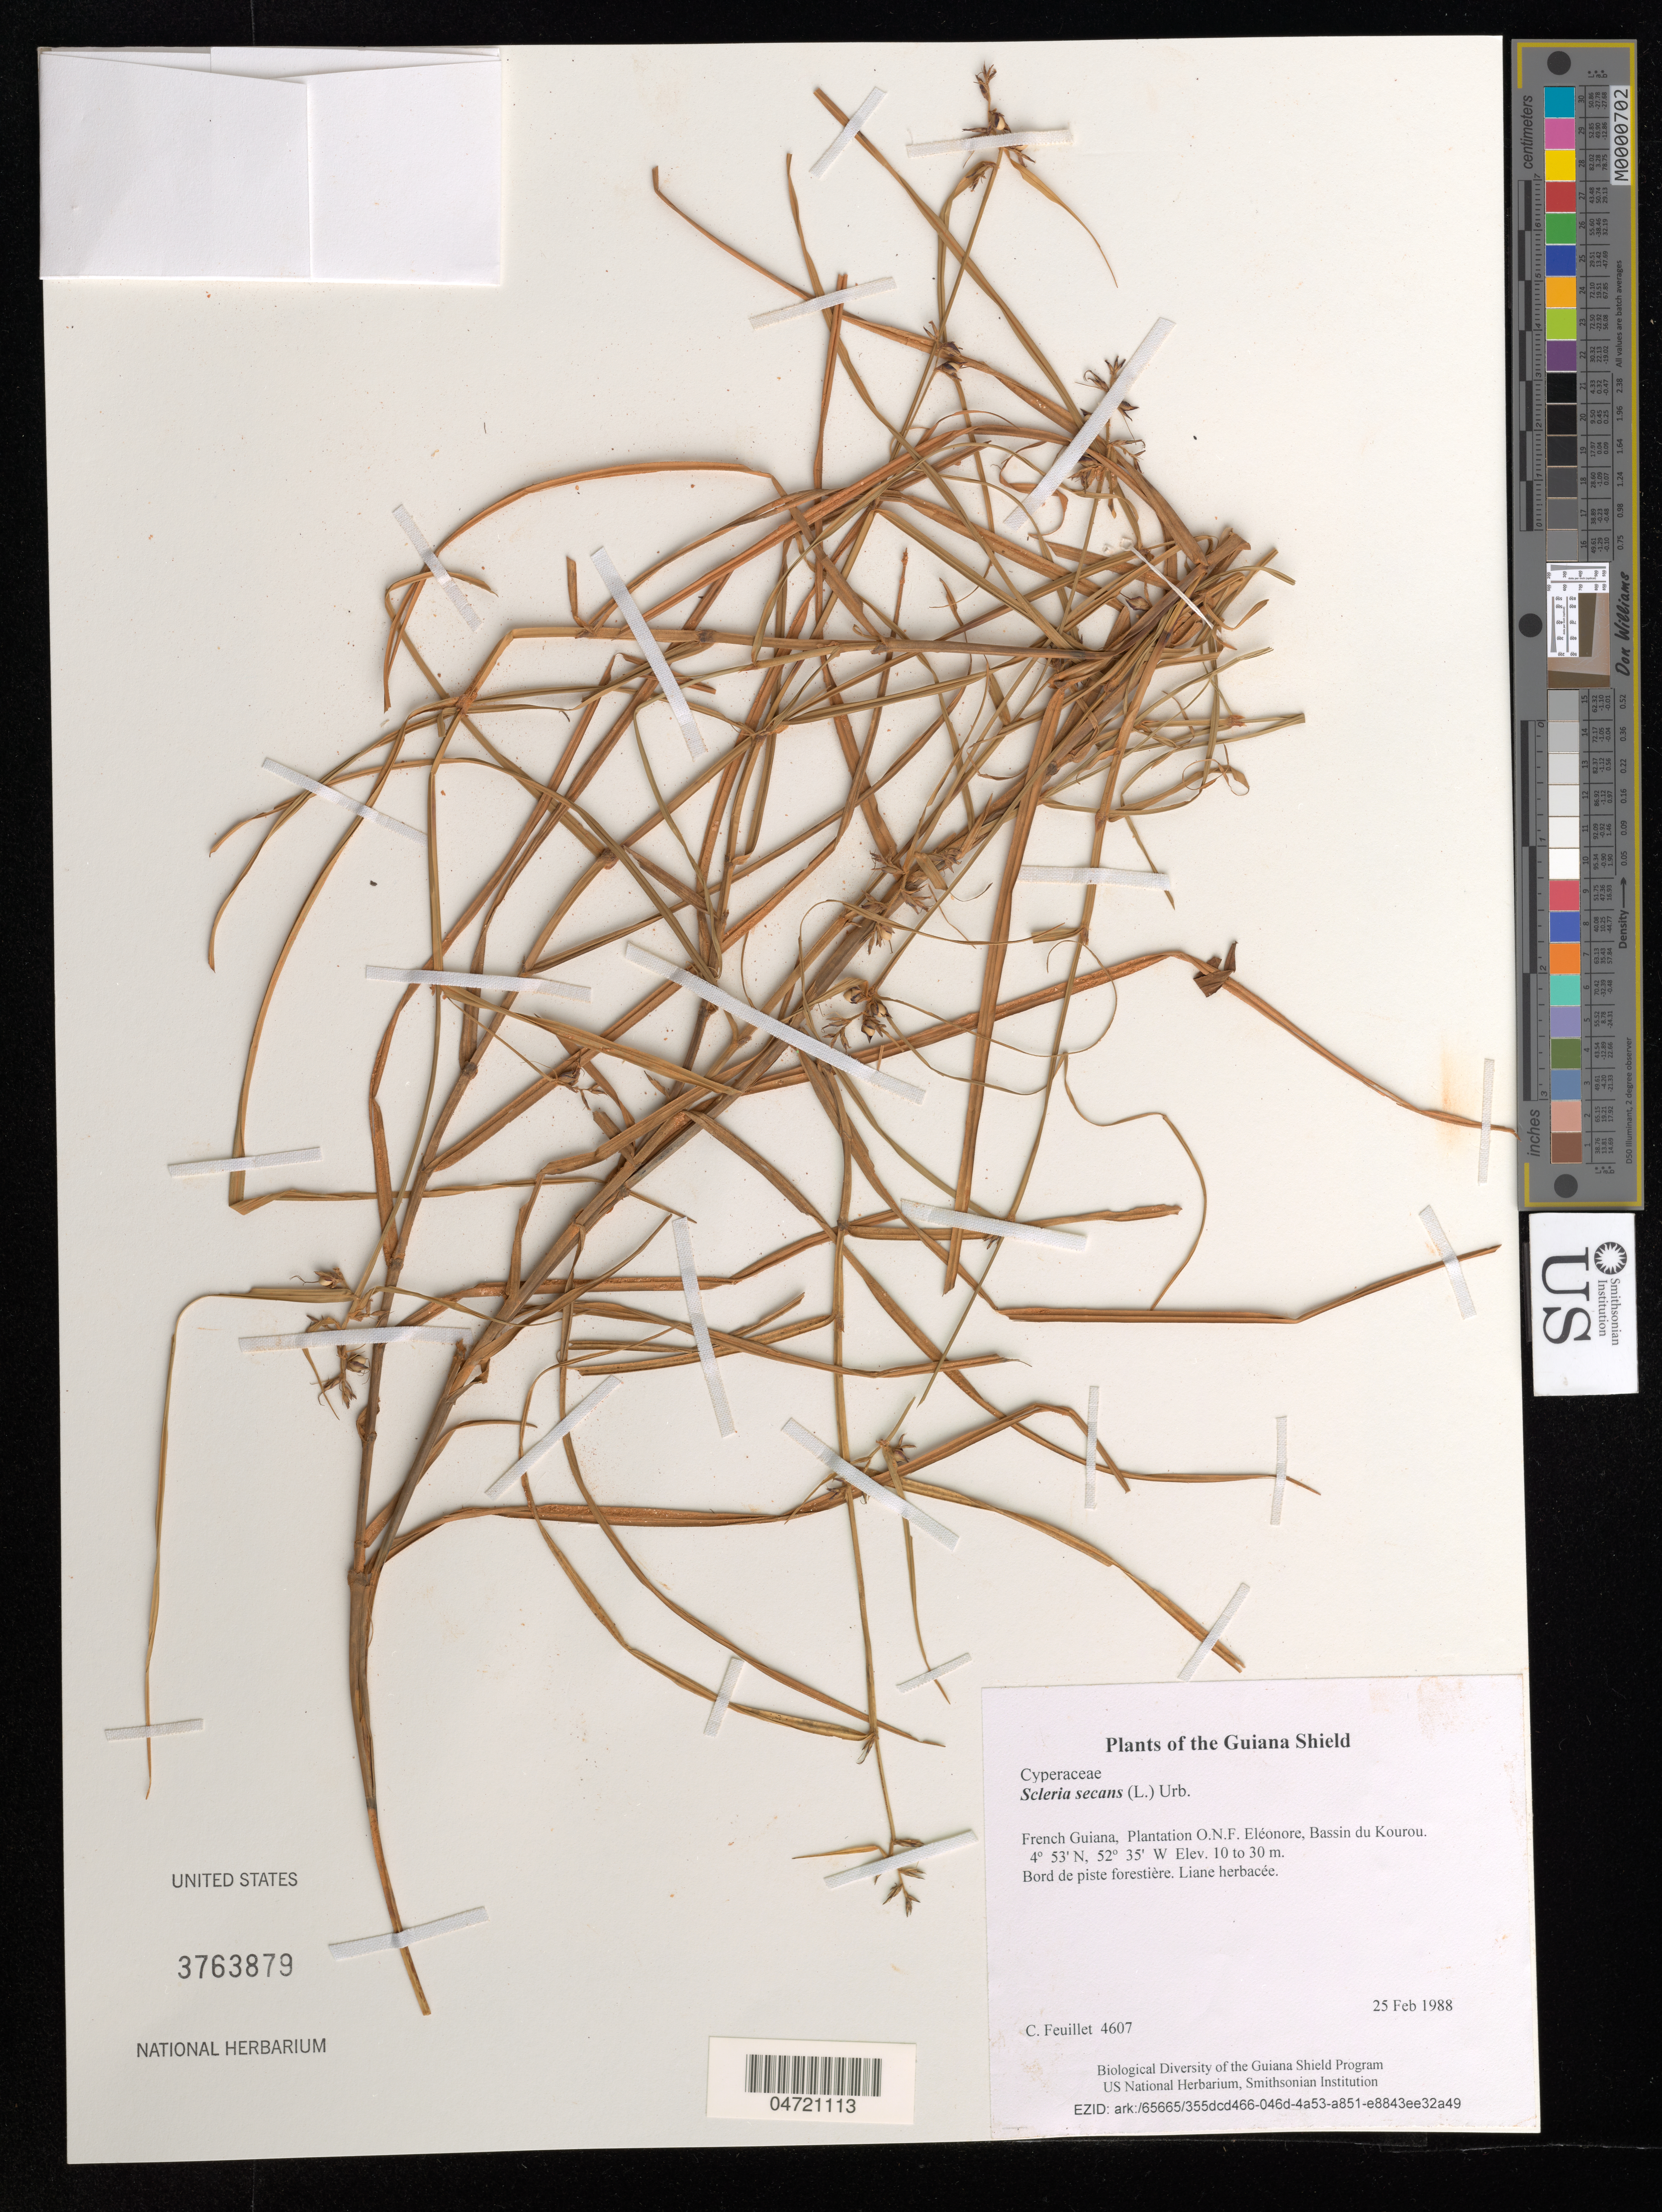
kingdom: Plantae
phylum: Tracheophyta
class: Liliopsida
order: Poales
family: Cyperaceae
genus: Scleria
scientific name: Scleria secans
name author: (L.) Urb.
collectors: C. Feuillet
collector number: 4607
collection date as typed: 25 Feb 1988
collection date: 1988-02-25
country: French Guiana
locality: Plantation O.N.F. Eléonore, Bassin du Kourou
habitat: Bord de piste forestière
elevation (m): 10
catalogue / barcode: US 3763879